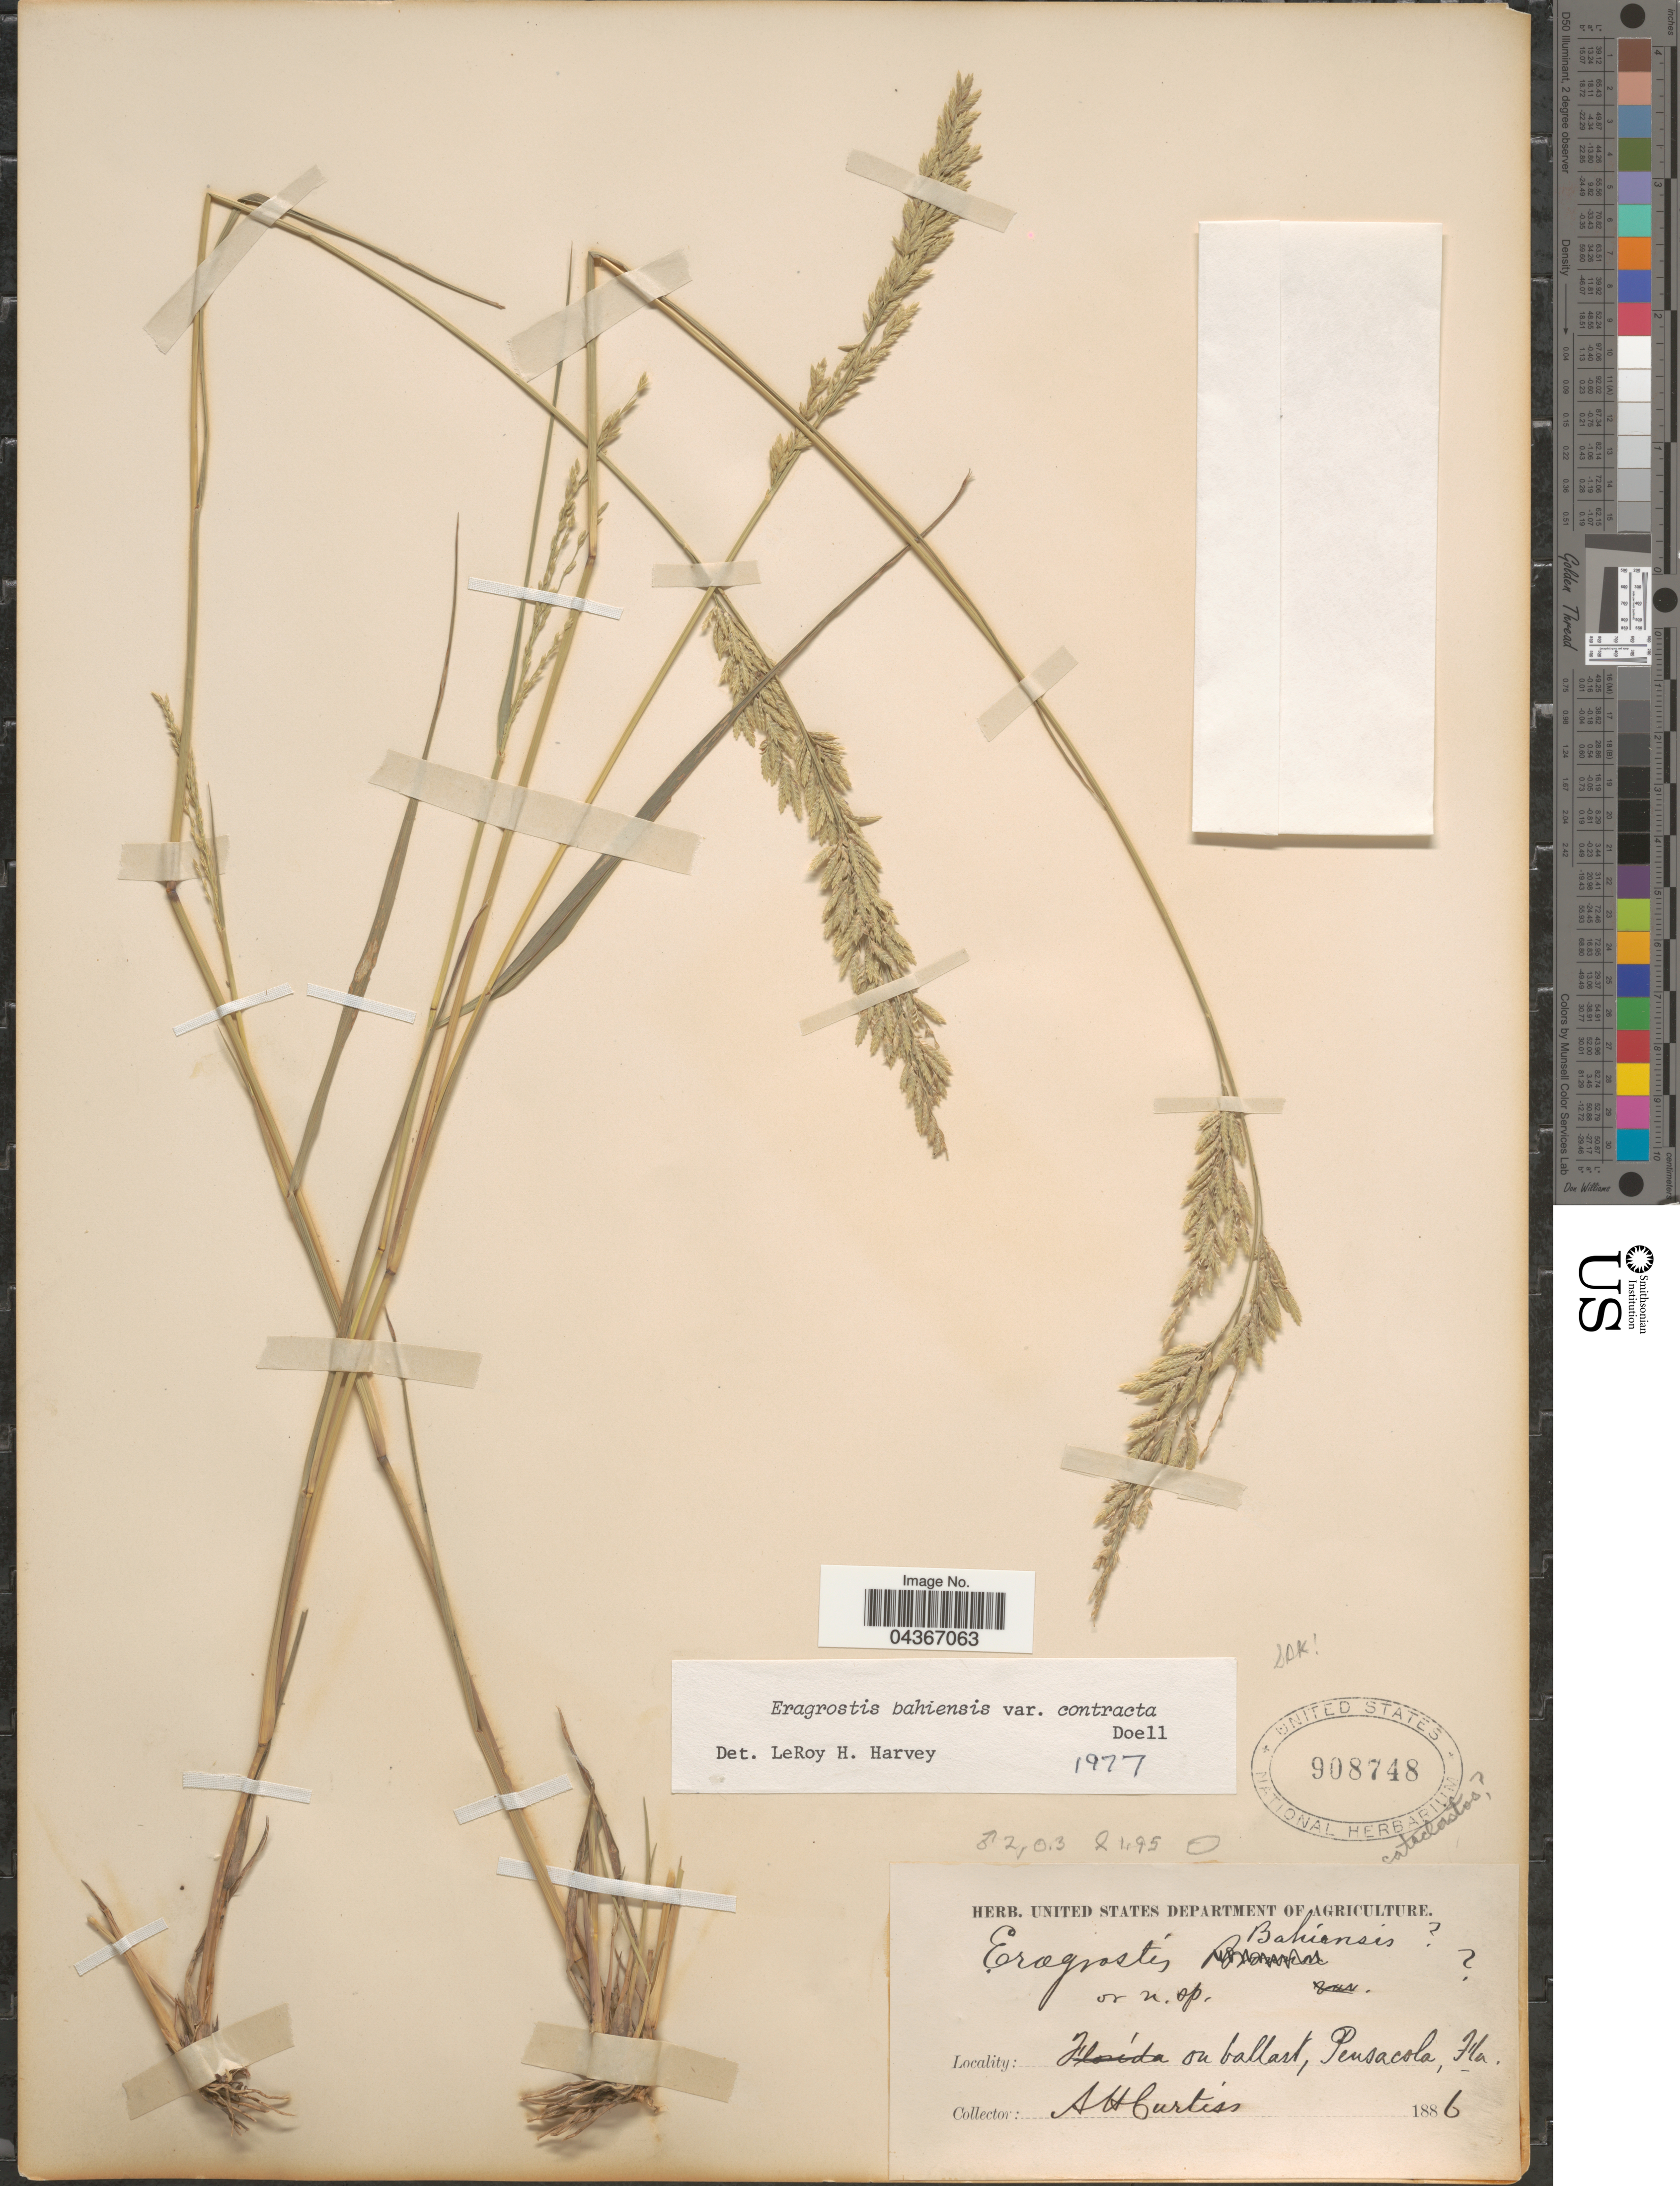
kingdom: Plantae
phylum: Tracheophyta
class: Liliopsida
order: Poales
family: Poaceae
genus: Eragrostis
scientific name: Eragrostis bahiensis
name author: Schrad. ex Schult.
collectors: A. H. Curtiss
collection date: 1886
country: United States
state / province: Florida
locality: On ballast, Pensacola.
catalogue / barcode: US 908748